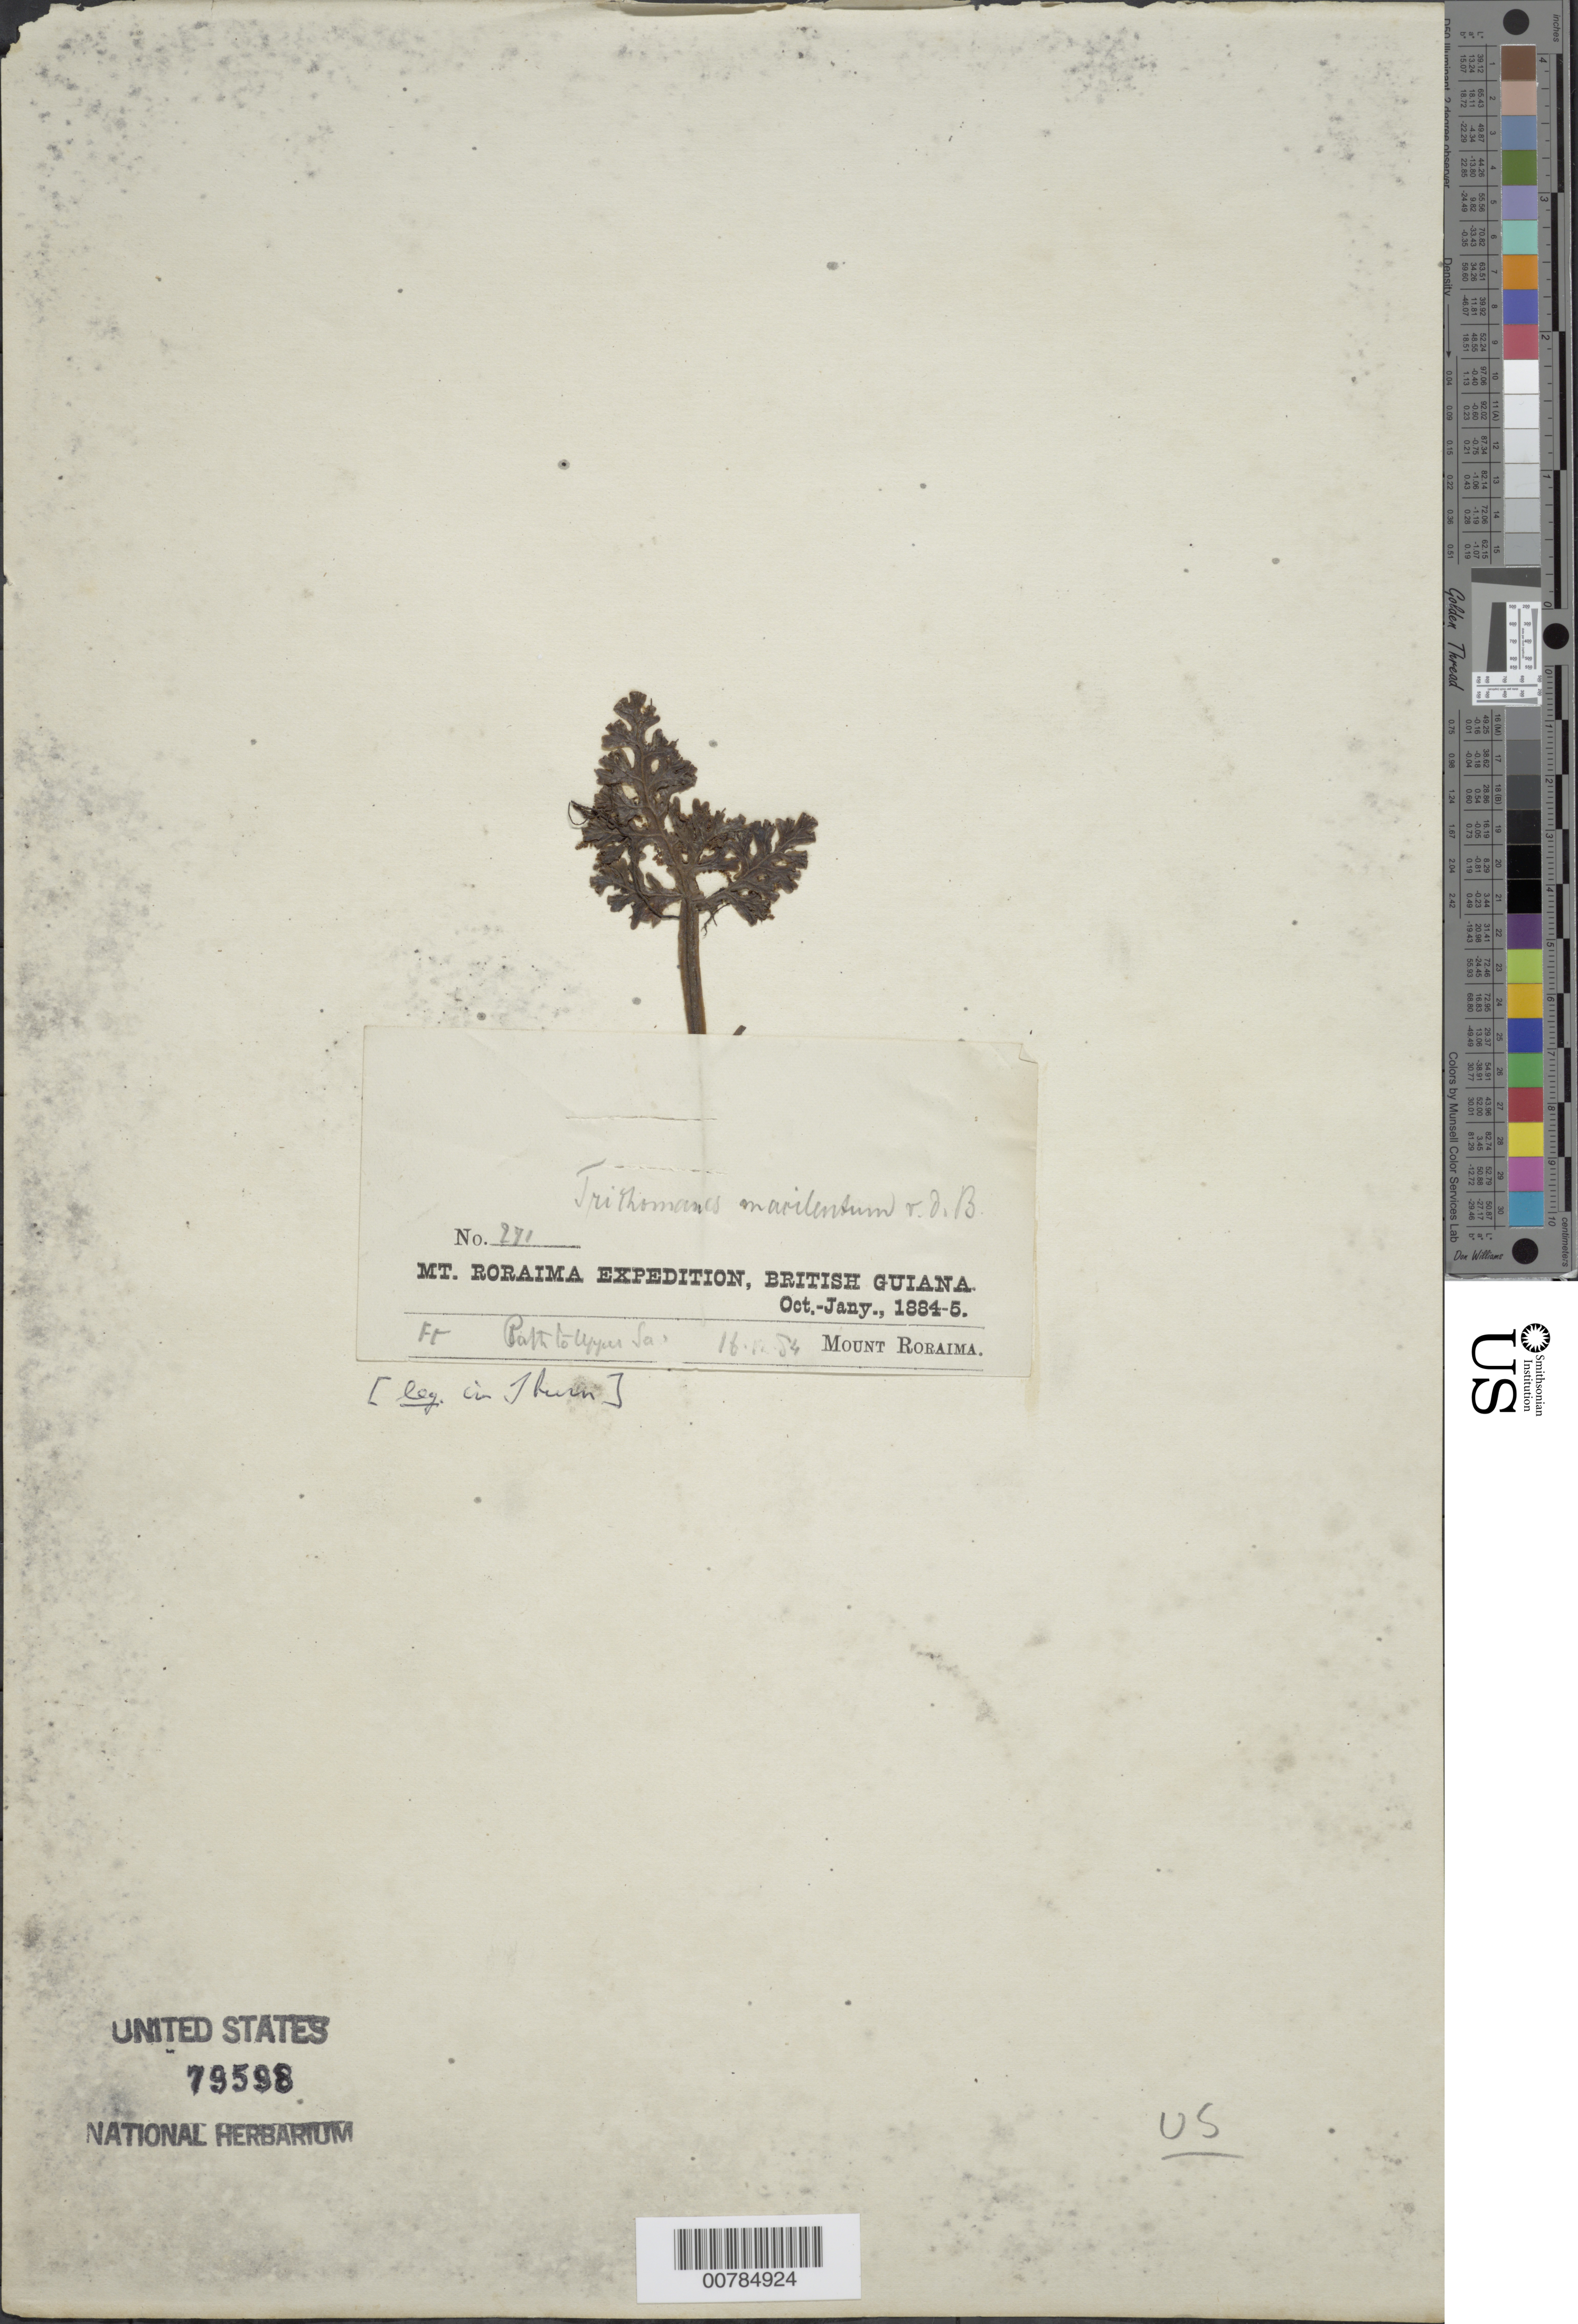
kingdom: Plantae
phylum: Tracheophyta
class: Polypodiopsida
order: Hymenophyllales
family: Hymenophyllaceae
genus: Trichomanes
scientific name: Trichomanes arbuscula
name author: Desv.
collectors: E. F. im Thurn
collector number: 271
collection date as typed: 16 December 1884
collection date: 1884-12-16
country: Guyana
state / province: Cuyuni-Mazaruni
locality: Mt. Roraima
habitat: Path to upper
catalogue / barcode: US 79598